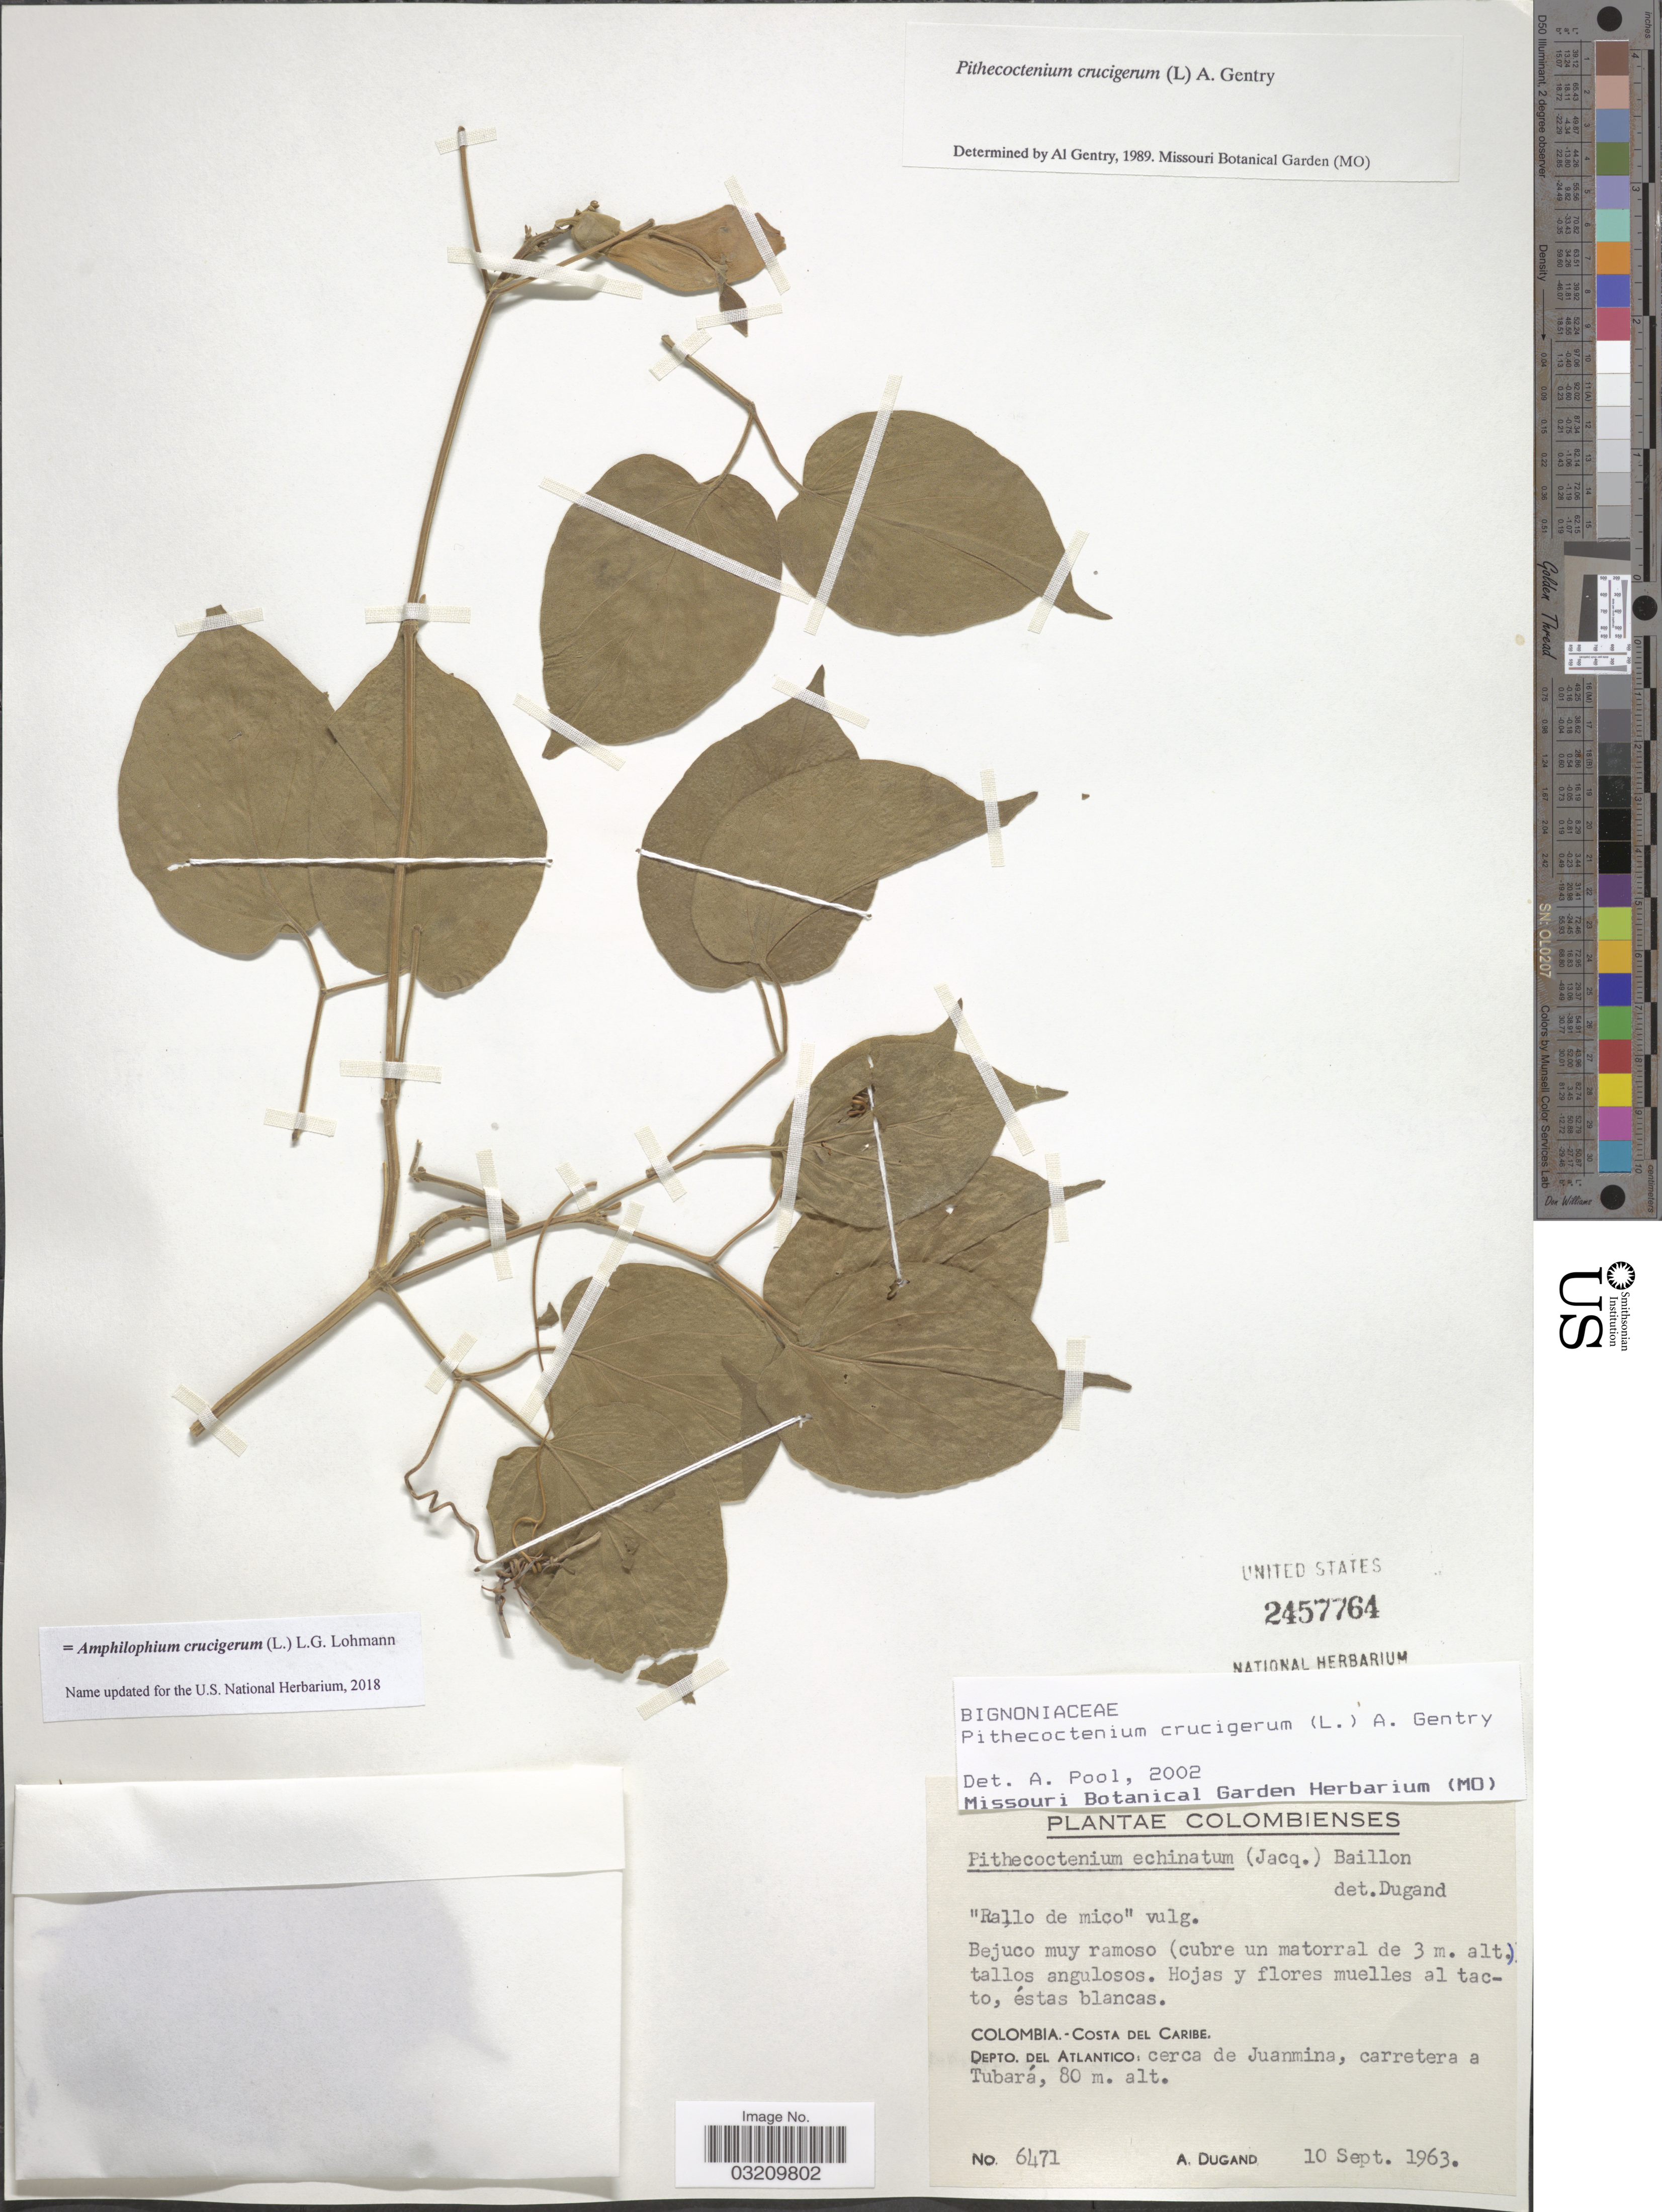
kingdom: Plantae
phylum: Tracheophyta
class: Magnoliopsida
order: Lamiales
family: Bignoniaceae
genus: Amphilophium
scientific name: Amphilophium crucigerum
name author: (L.) L.G. Lohmann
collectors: A. Dugand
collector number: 6471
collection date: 1963-09-10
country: Colombia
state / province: Atlántico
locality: Costa del Caribe. Depto. del Atlantico: cerca de Juanmina, carretera a Tubará.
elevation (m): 80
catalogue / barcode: US 2457764